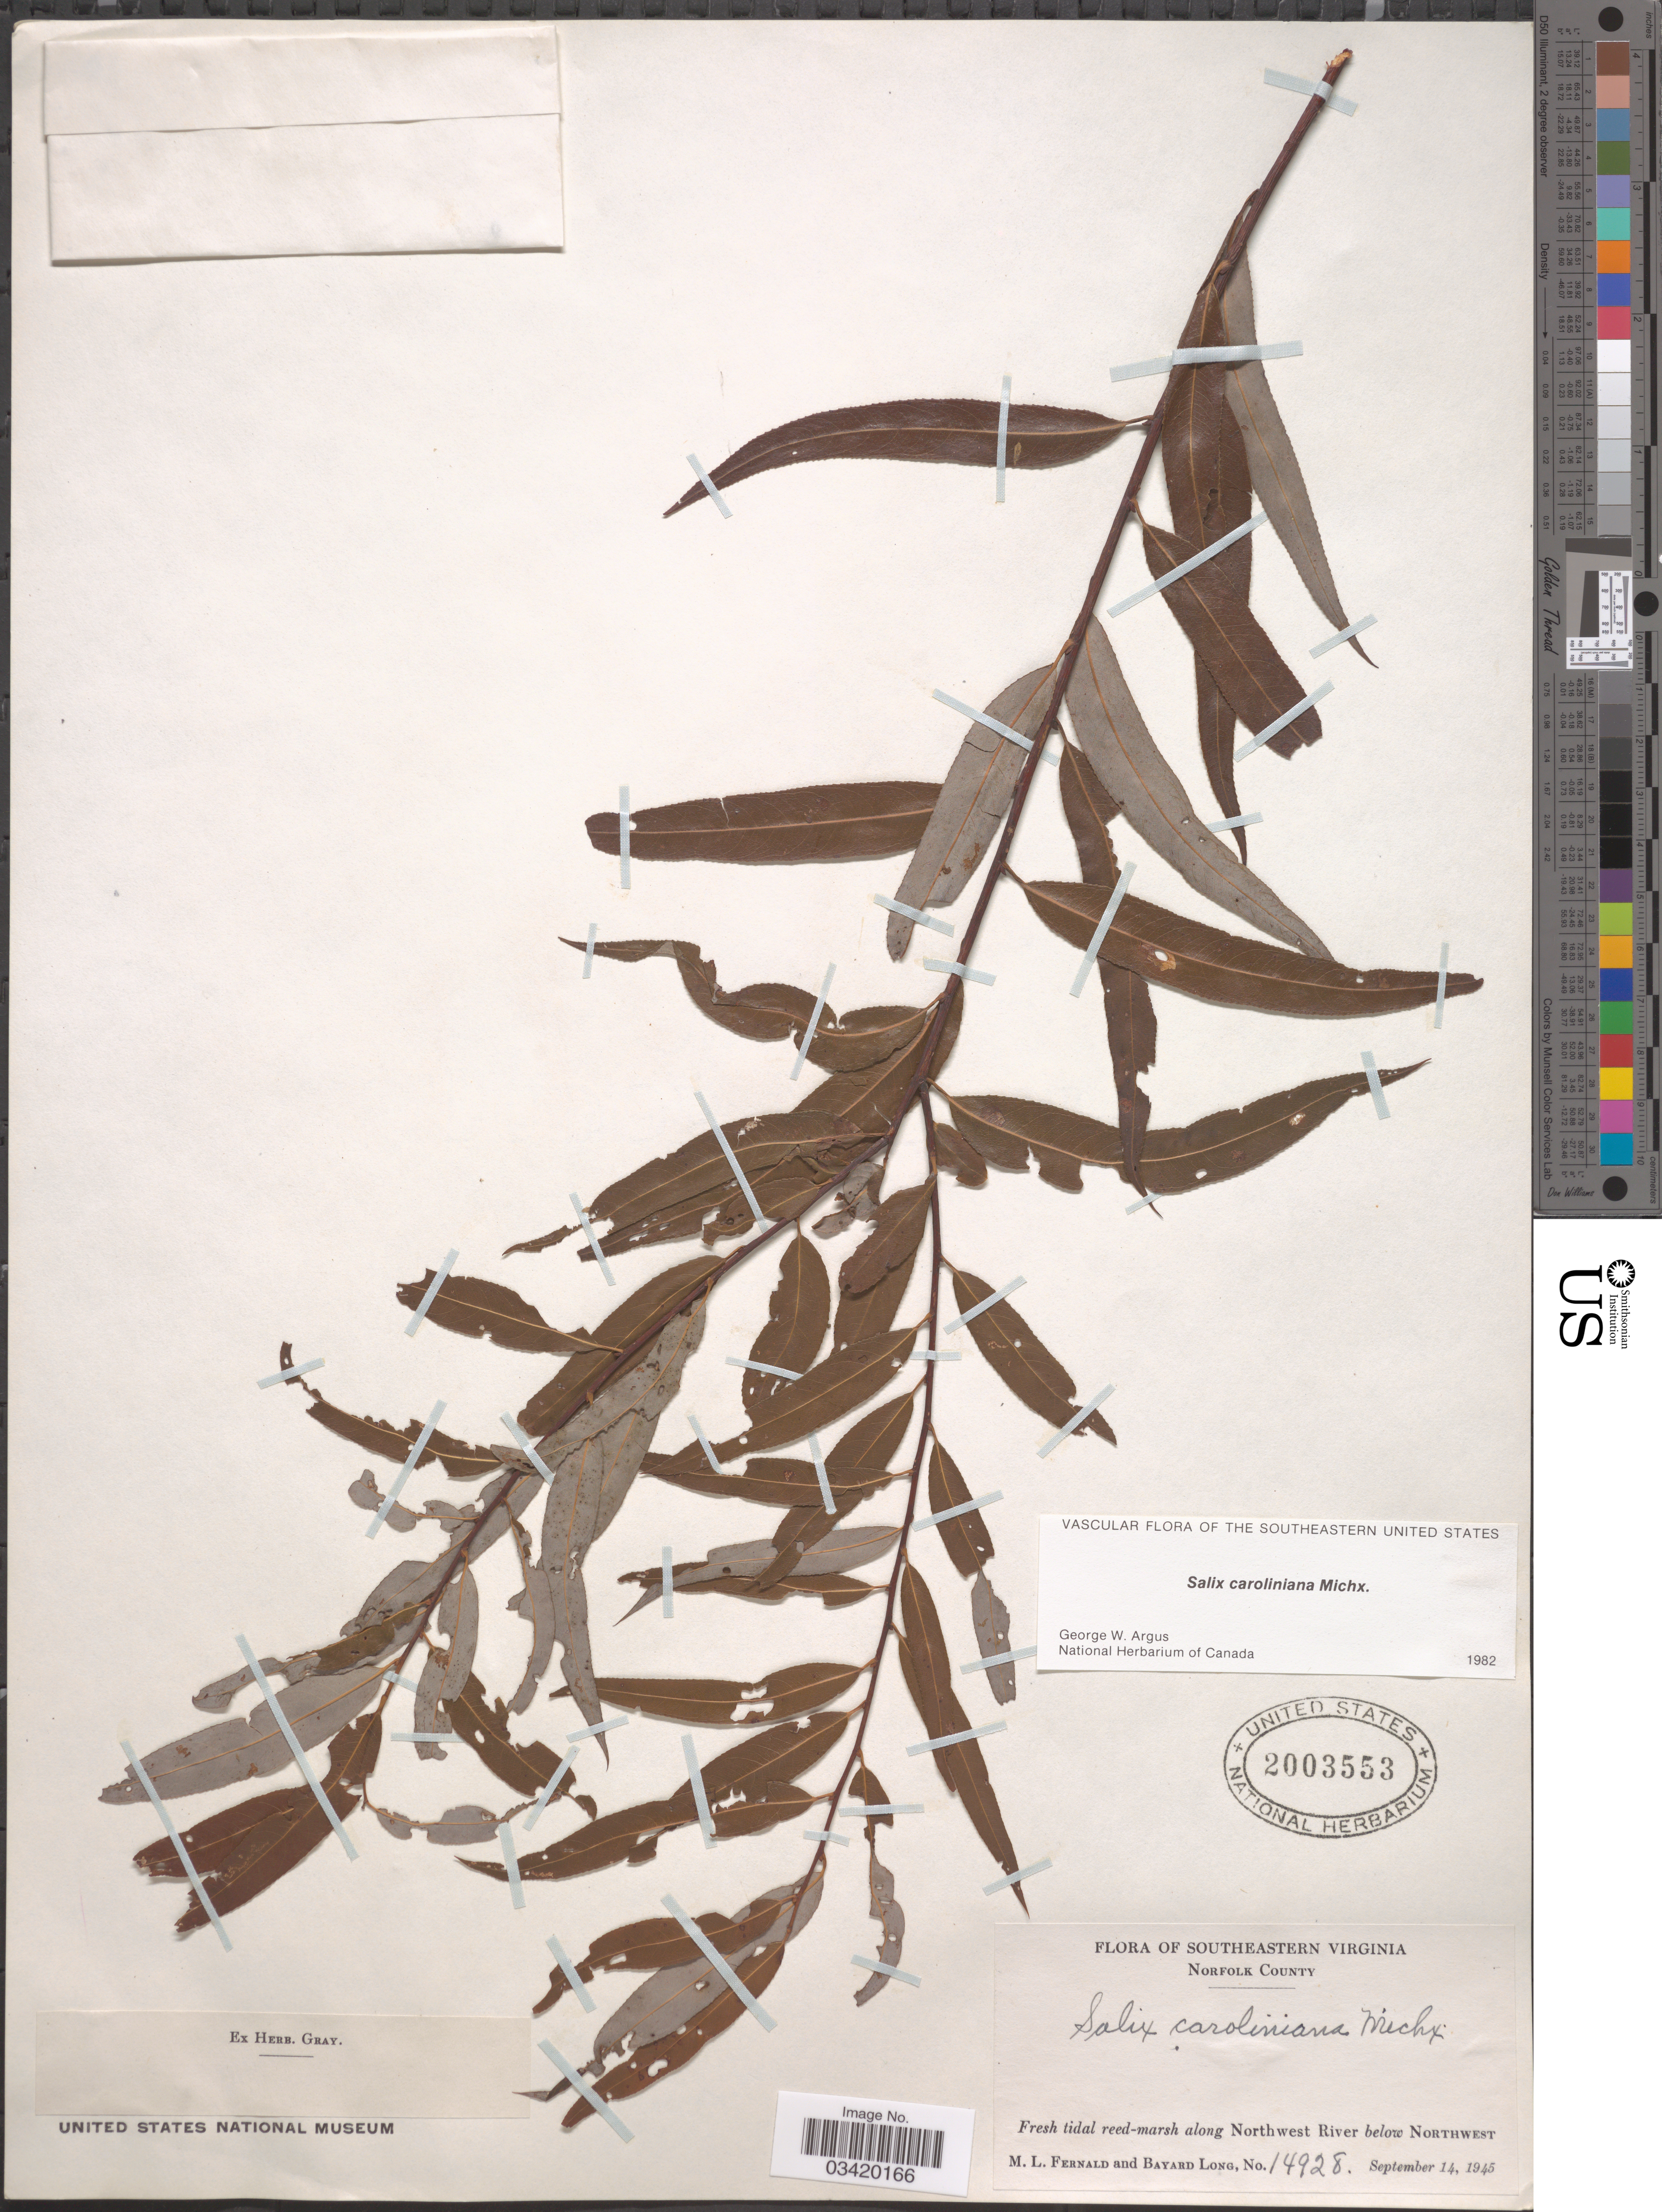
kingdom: Plantae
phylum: Tracheophyta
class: Magnoliopsida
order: Malpighiales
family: Salicaceae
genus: Salix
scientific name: Salix caroliniana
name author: Michx.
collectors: M. L. Fernald & B. Long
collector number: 14928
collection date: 1945-09-14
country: United States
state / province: Virginia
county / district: City of Norfolk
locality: Southeastern Virginia. Norfolk County. Along Northwest River below Northwest.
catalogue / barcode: US 2003553